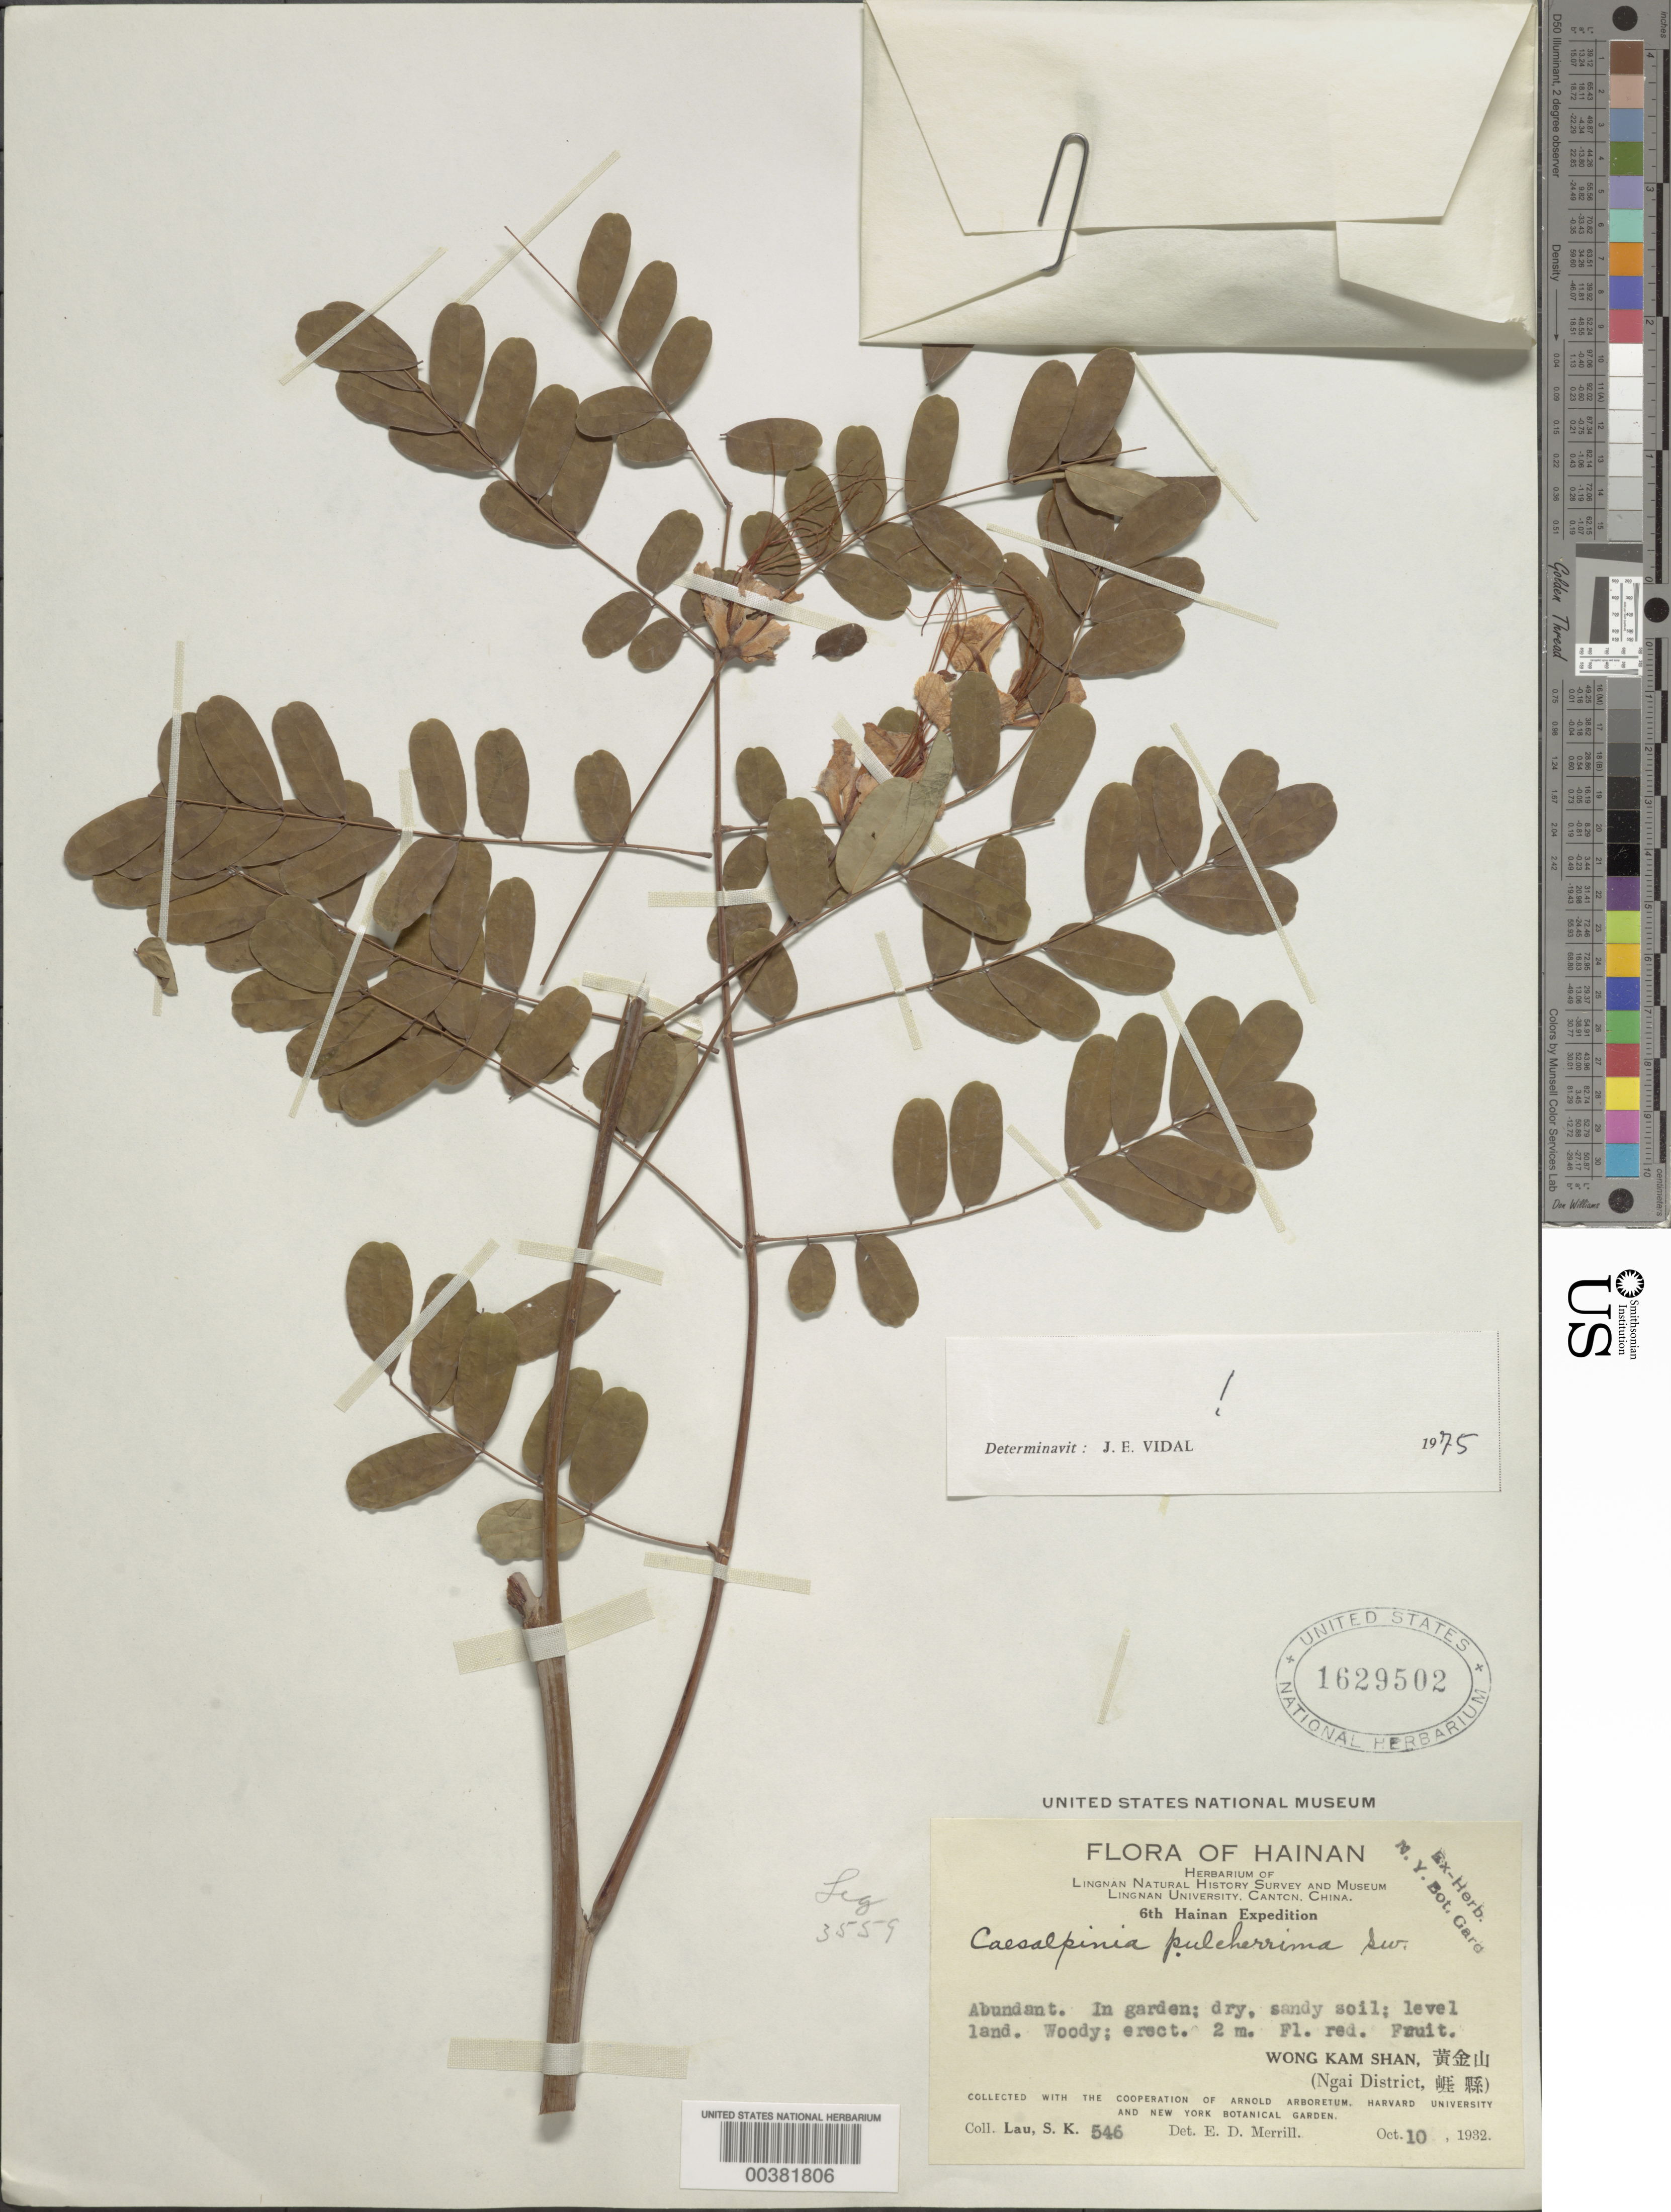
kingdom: Plantae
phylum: Tracheophyta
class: Magnoliopsida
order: Fabales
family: Fabaceae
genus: Caesalpinia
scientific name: Caesalpinia pulcherrima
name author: (L.) Sw.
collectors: S. K. Lau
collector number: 546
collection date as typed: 10 Oct 1932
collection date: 1932-10-10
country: China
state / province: Hainan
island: Hainan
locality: Wong kam shan; ngai dist.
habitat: In garden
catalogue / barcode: US 1629502